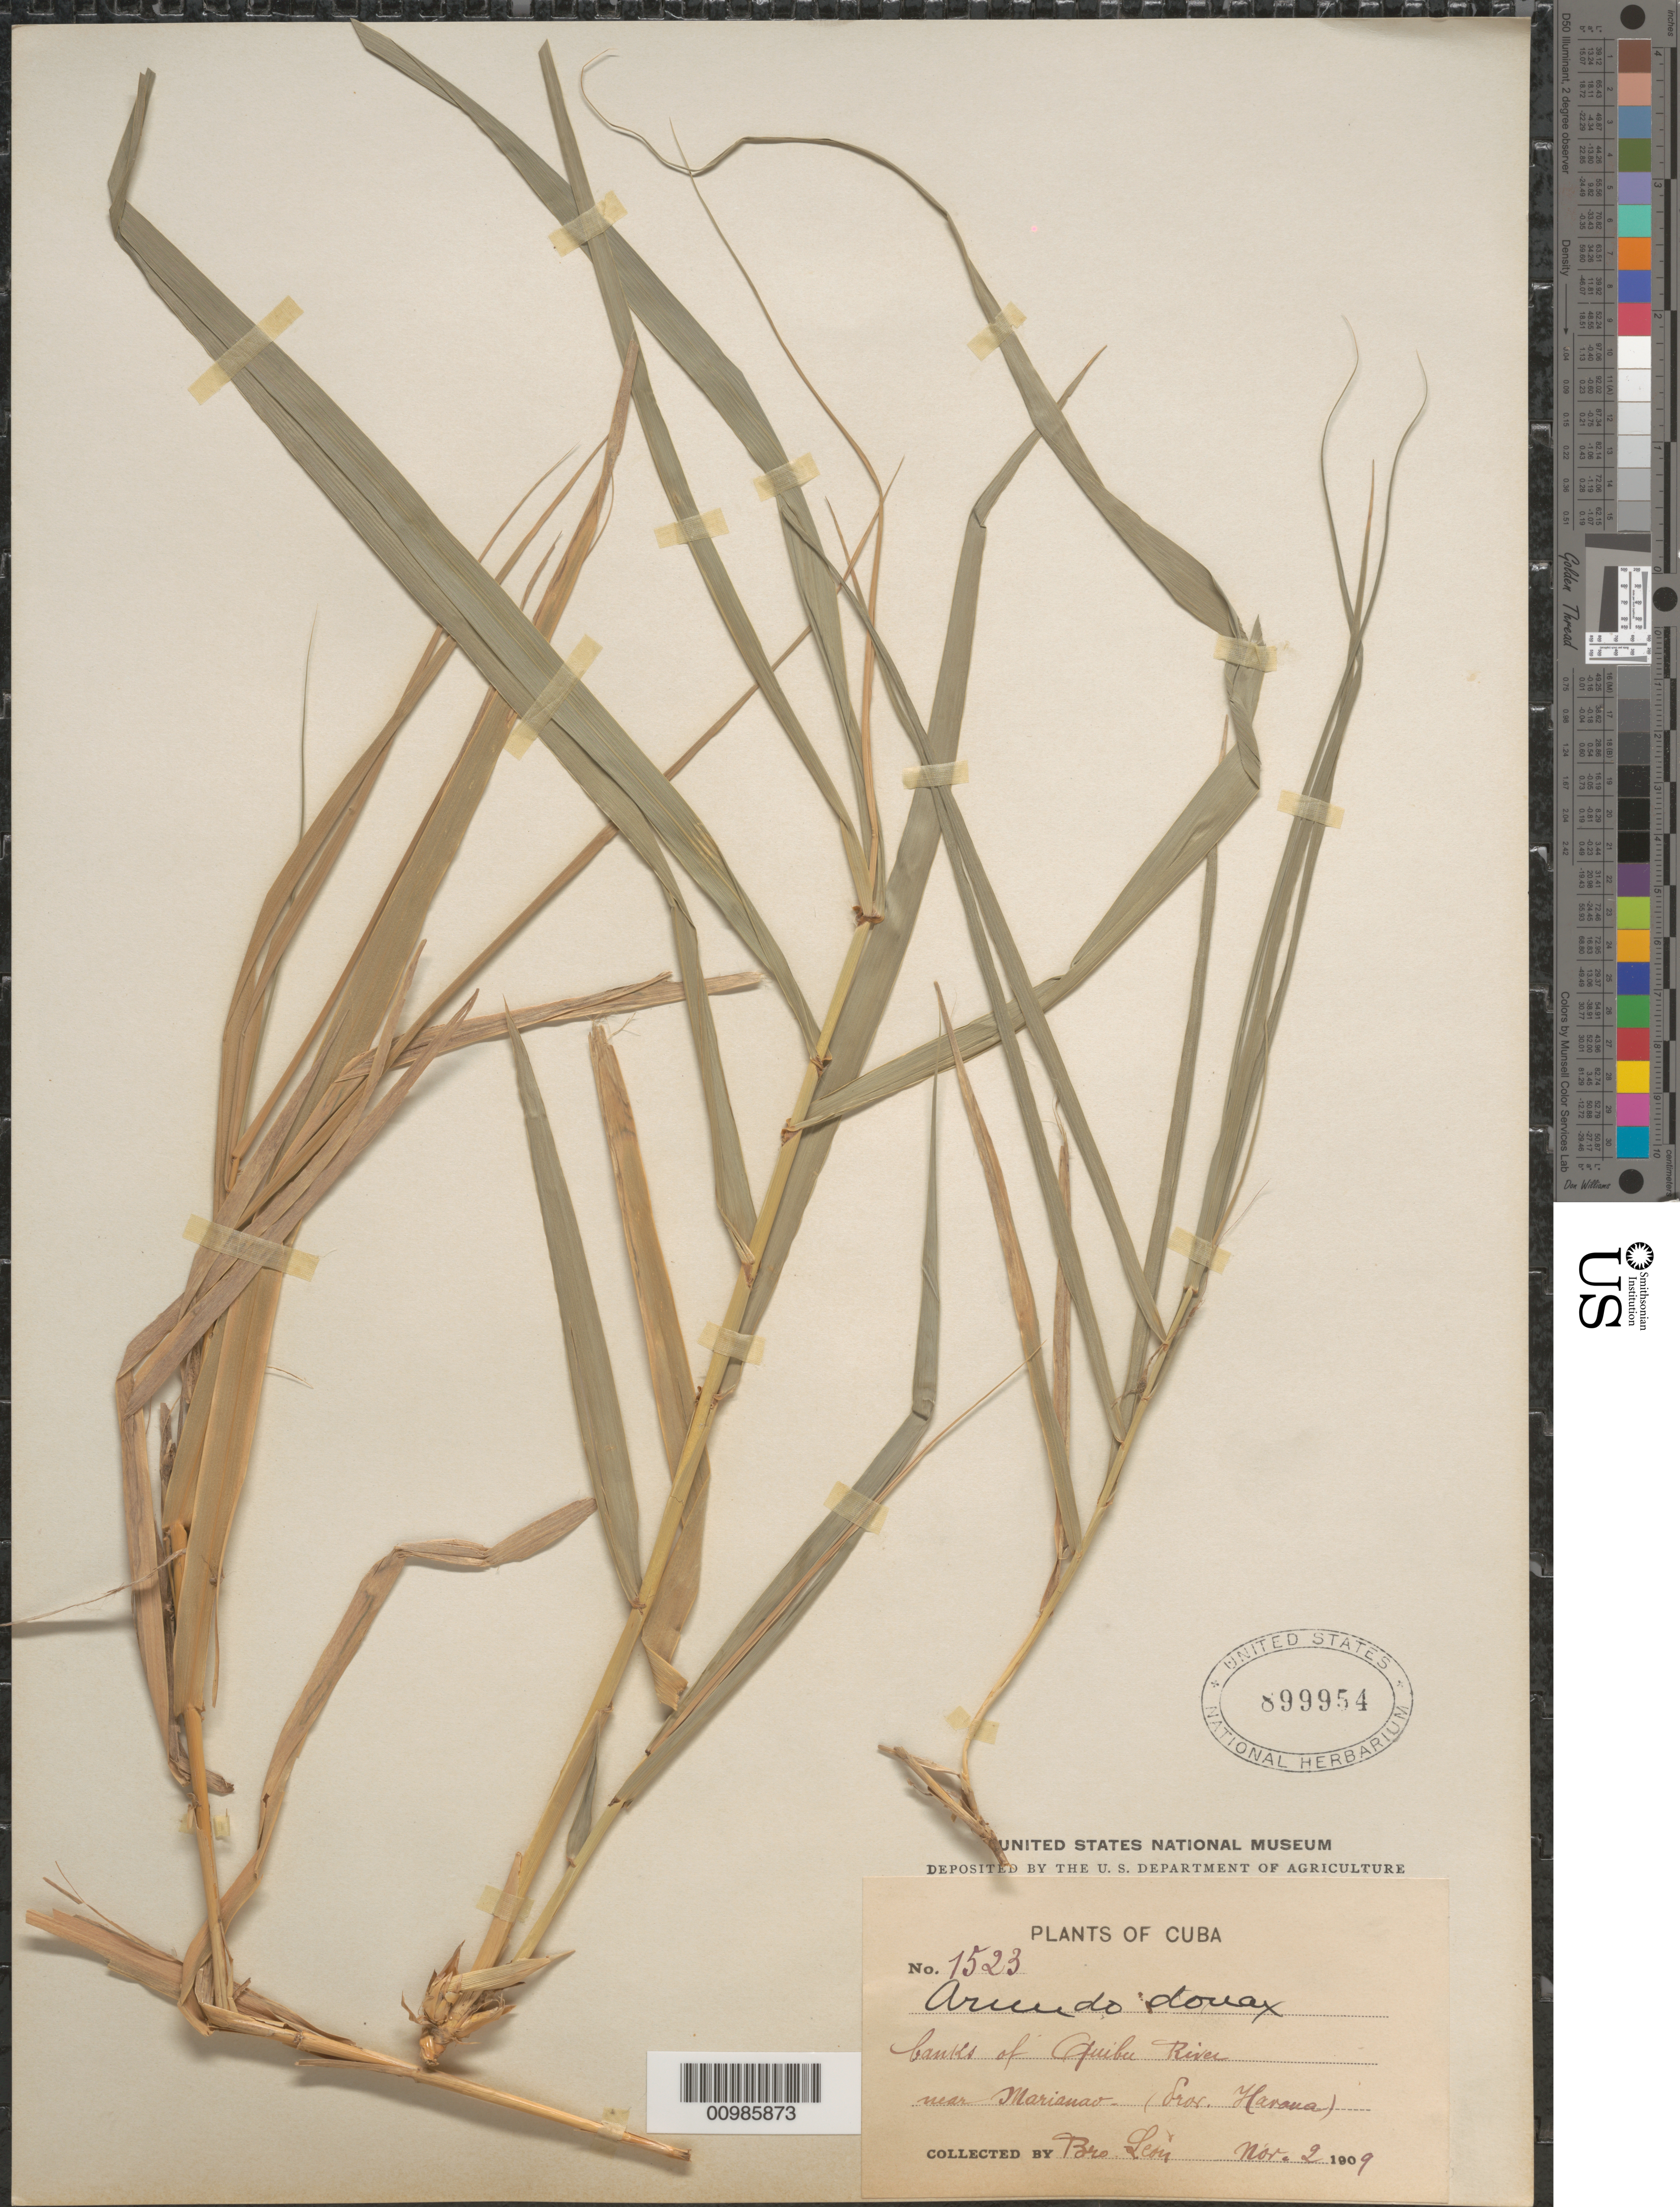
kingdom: Plantae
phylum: Tracheophyta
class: Liliopsida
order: Poales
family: Poaceae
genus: Arundo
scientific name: Arundo donax f. donax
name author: L.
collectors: Bro. León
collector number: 1523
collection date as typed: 02 Nov 1909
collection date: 1909-11-02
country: Cuba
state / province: La Habana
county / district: Municipio Playa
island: Cuba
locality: Playa de Marianao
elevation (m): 65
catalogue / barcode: US 899954